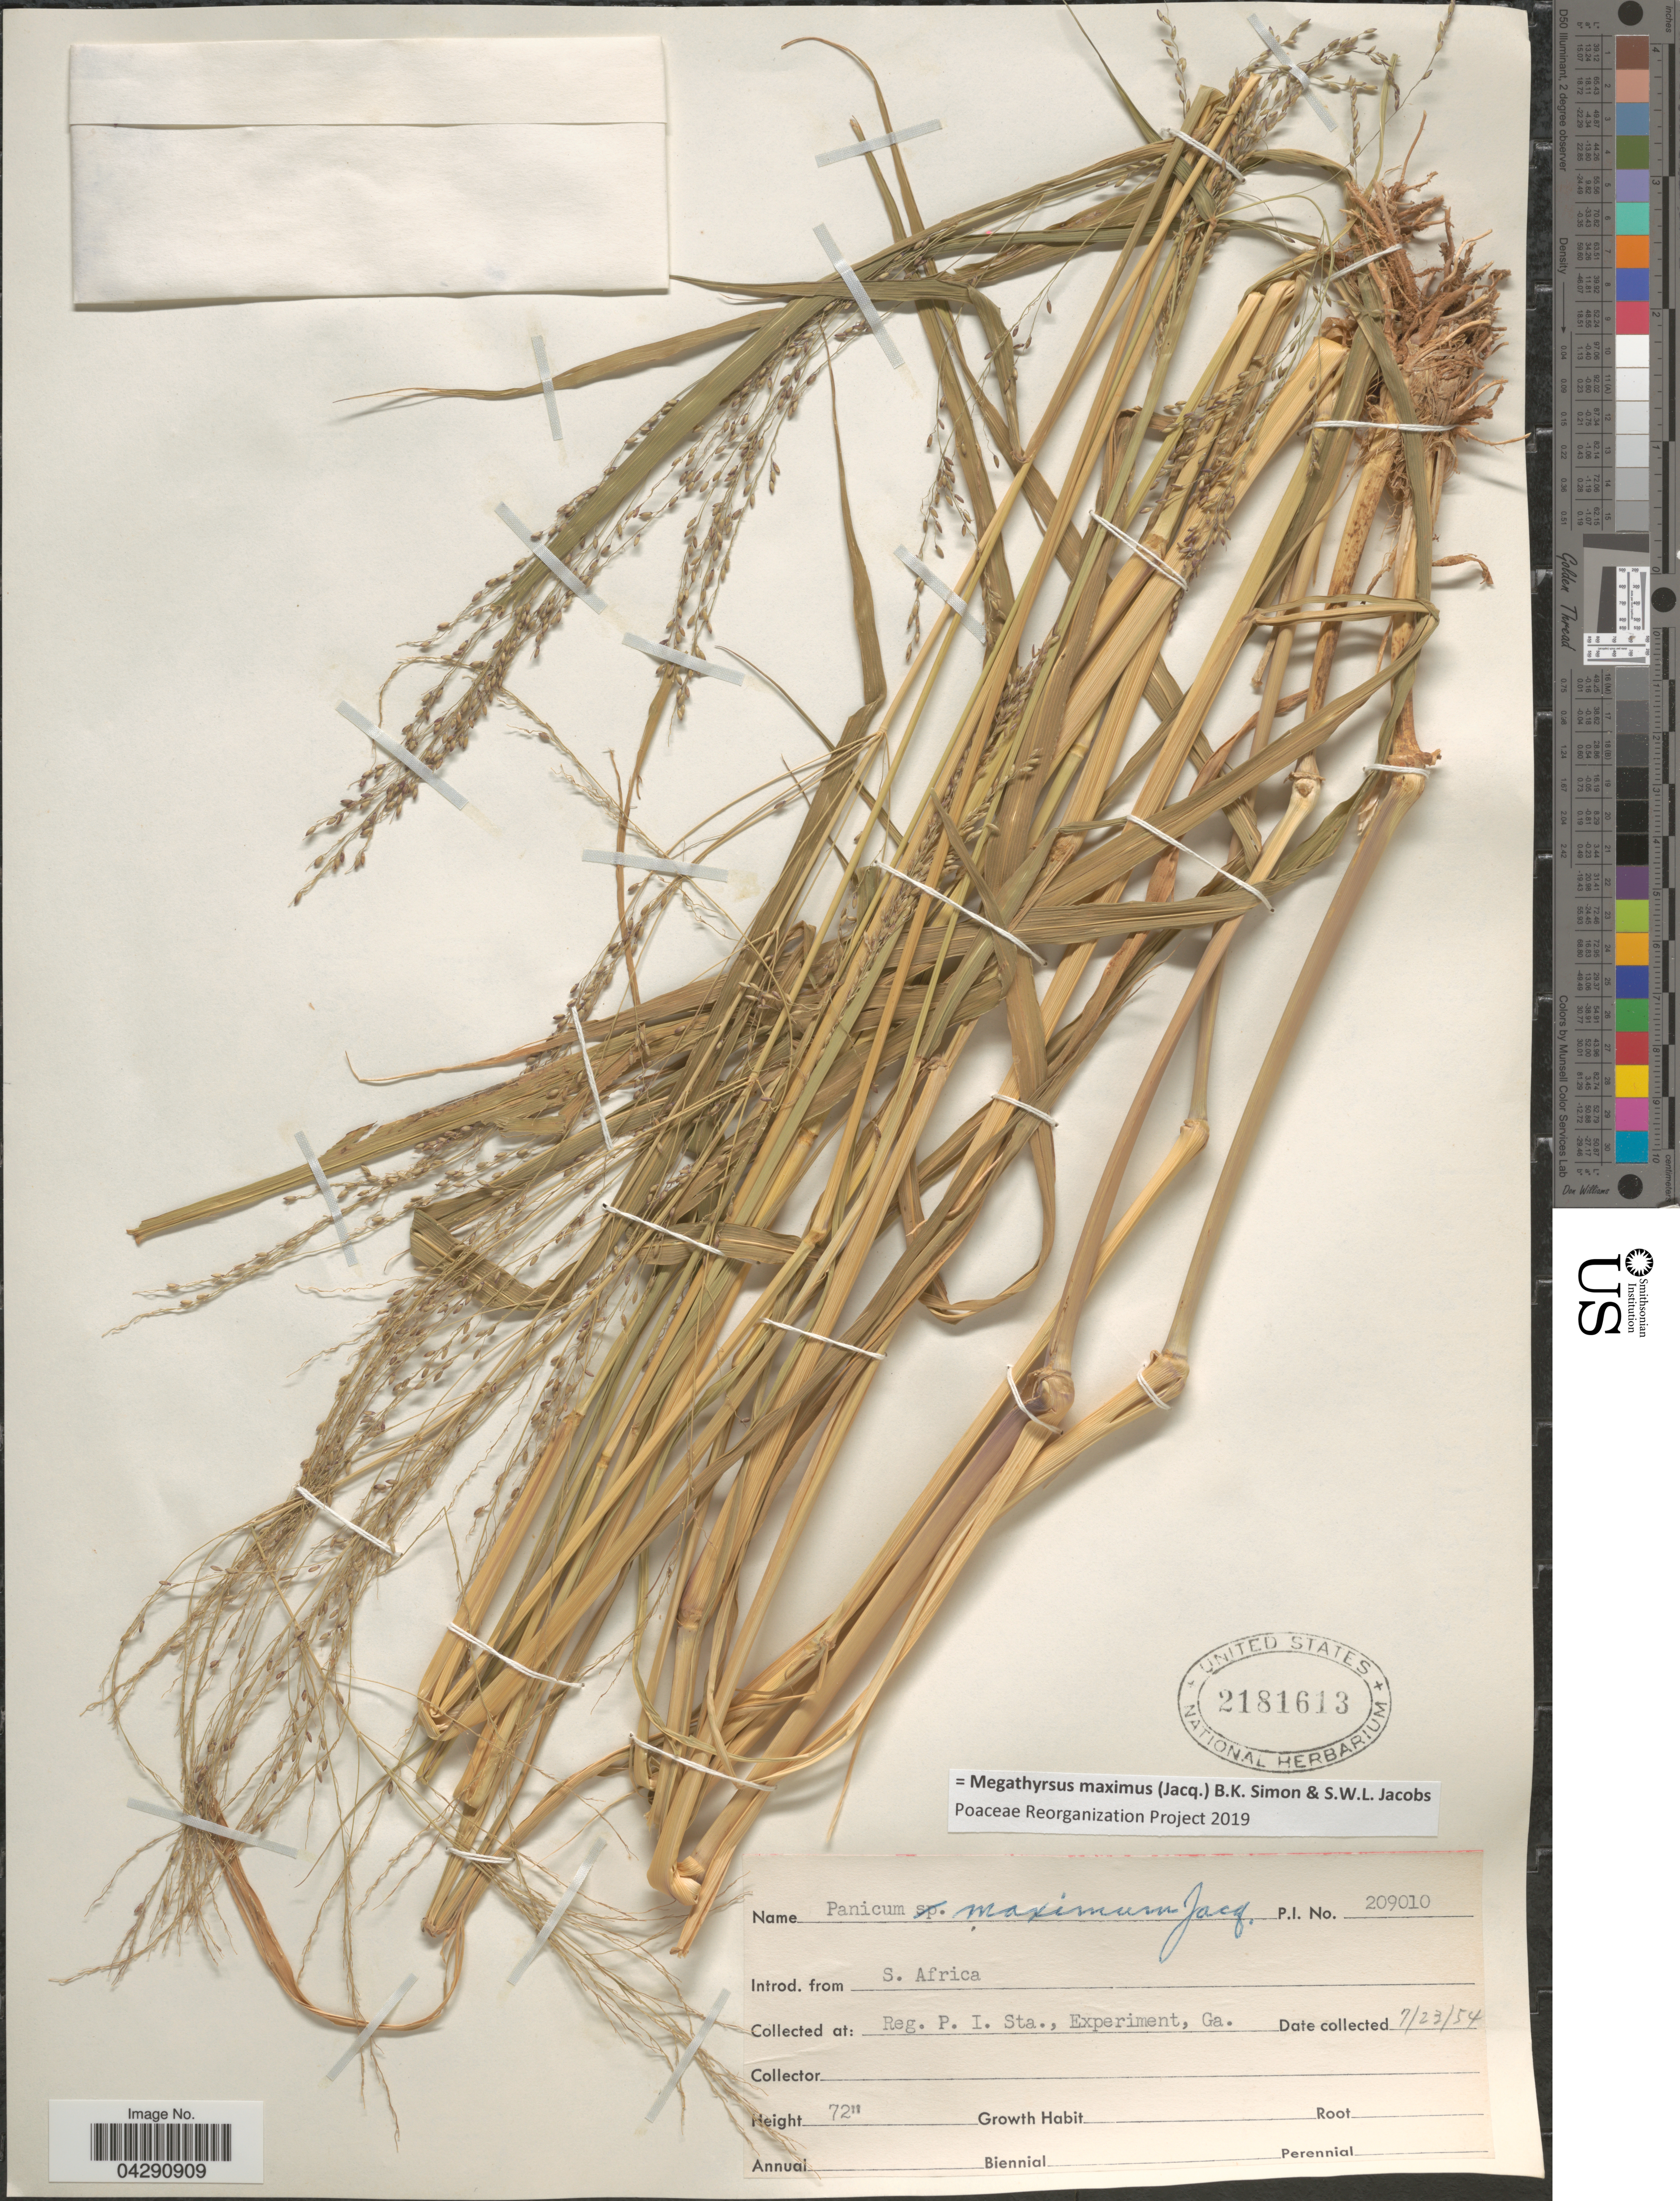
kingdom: Plantae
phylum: Tracheophyta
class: Liliopsida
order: Poales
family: Poaceae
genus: Megathyrsus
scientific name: Megathyrsus maximus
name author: (Jacq.) B.K. Simon & S.W.L. Jacobs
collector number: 209010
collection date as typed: Transcribed d/m/y: 23/7/54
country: United States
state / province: Georgia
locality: Reg. P. I. Sta., Experiment.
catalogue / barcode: US 2181613